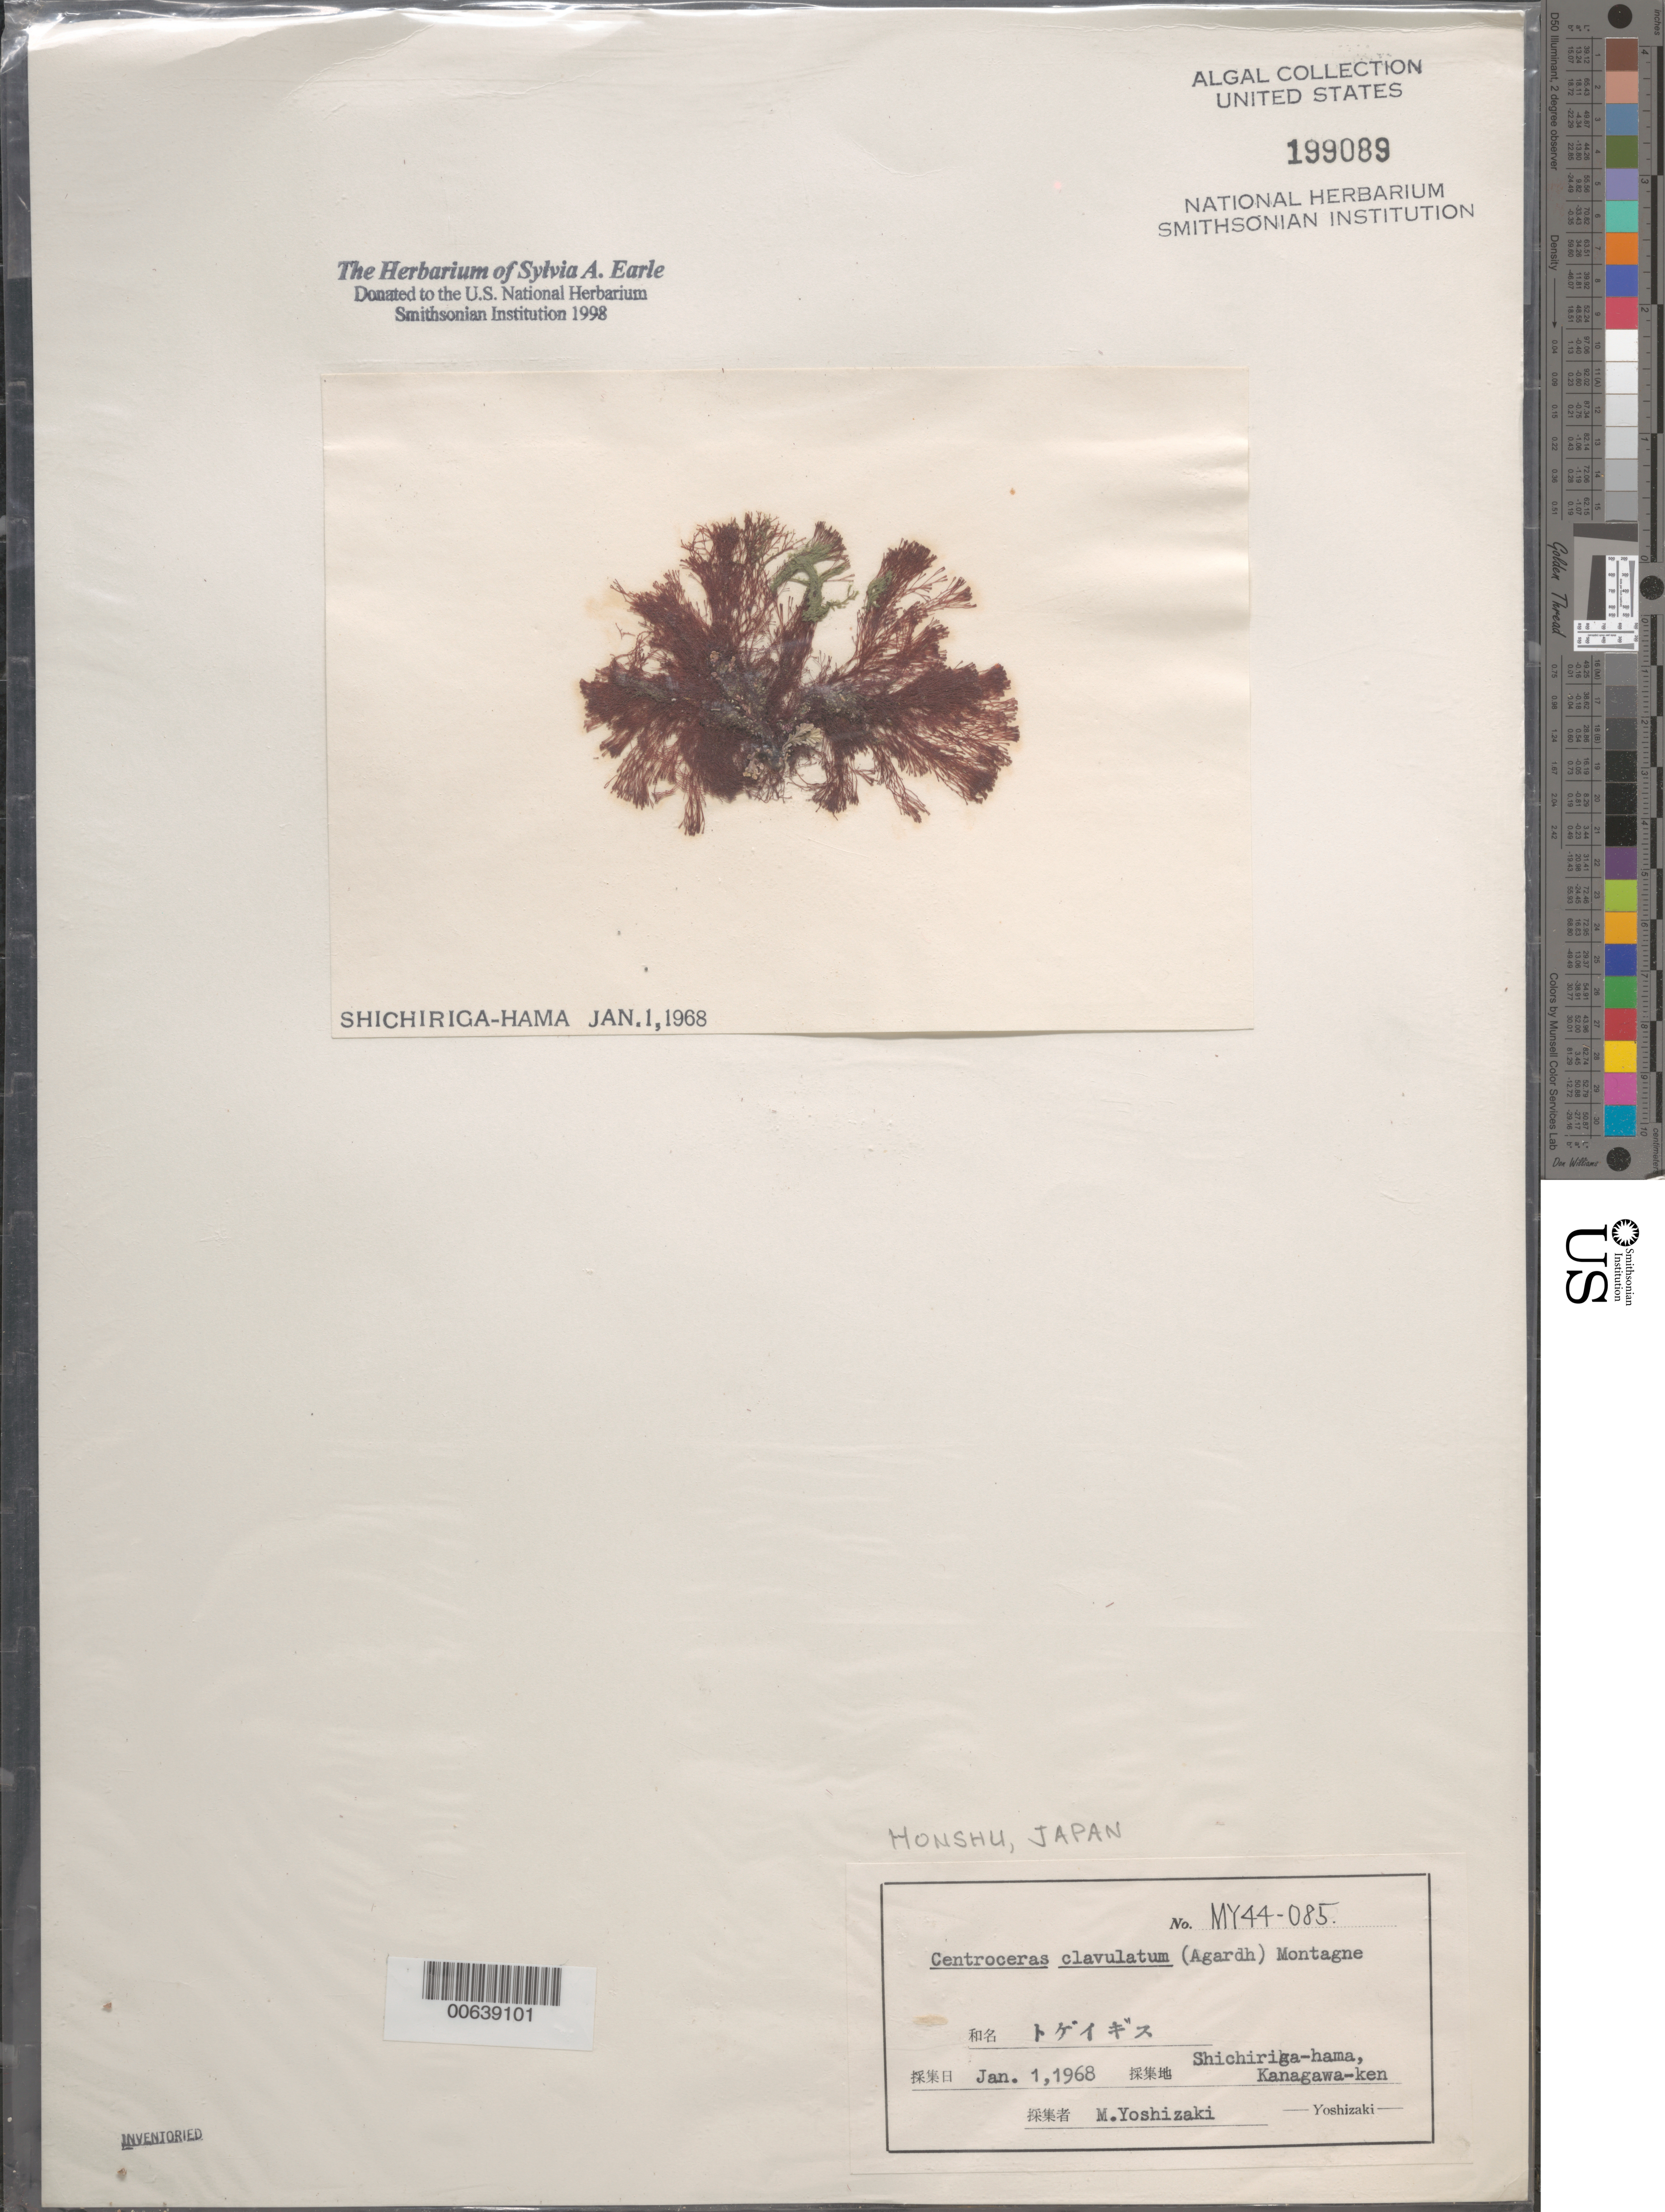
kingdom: Plantae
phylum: Rhodophyta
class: Florideophyceae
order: Ceramiales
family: Ceramiaceae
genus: Centroceras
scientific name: Centroceras clavulatum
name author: (C. Agardh) Mont.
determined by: Yoshizaki, M.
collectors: M. Yoshizaki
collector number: My 44-085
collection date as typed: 01 Jan 1968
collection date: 1968-01-01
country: Japan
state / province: Kanagawa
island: Honshu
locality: Shichiriga-hama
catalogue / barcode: US 199089